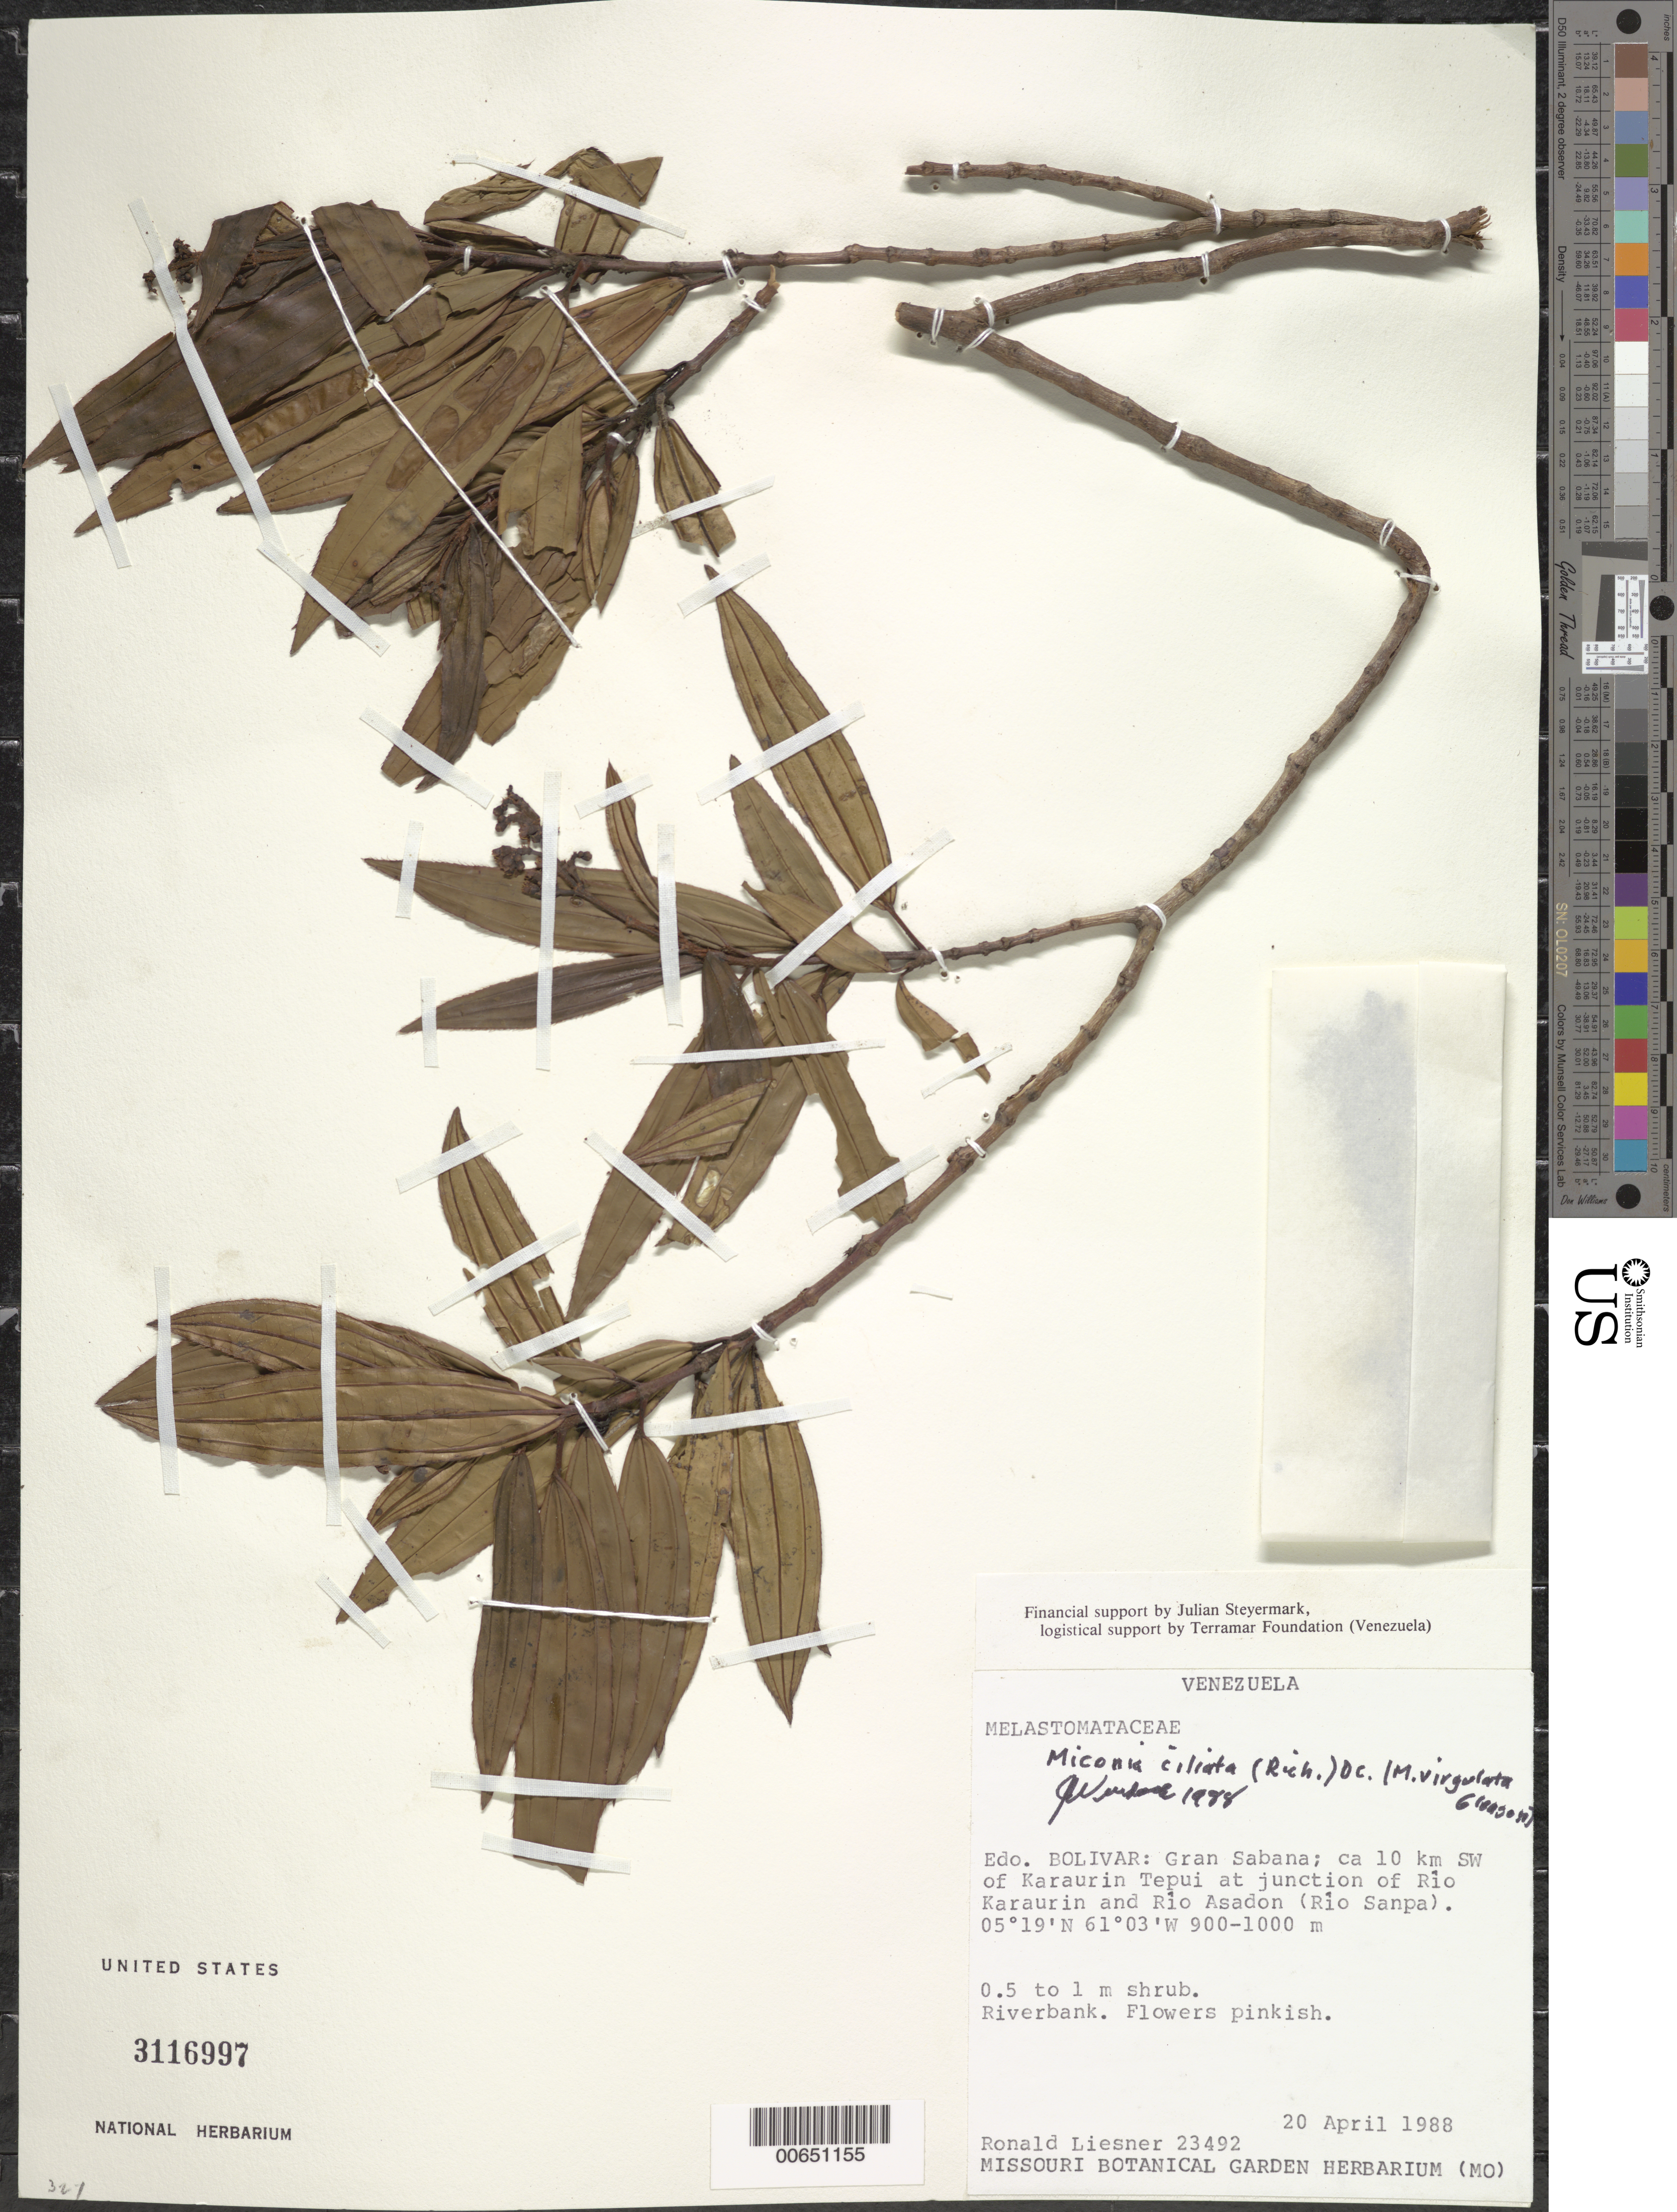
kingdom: Plantae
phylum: Tracheophyta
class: Magnoliopsida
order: Myrtales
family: Melastomataceae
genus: Miconia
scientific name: Miconia ciliata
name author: (Rich.) DC.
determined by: Wurdack, John J., (US), US (UNITED STATES)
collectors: R. L. Liesner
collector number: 23492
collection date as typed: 20-Apr-88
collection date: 1988-04-20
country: Venezuela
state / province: Bolívar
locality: Gran Sabana, ca 10 km SW of Karaurin tepuí at junction of Río Karaurin and Río Asadon (Río Sanpa)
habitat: Riverbank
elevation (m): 900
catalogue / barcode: US 3116997-2